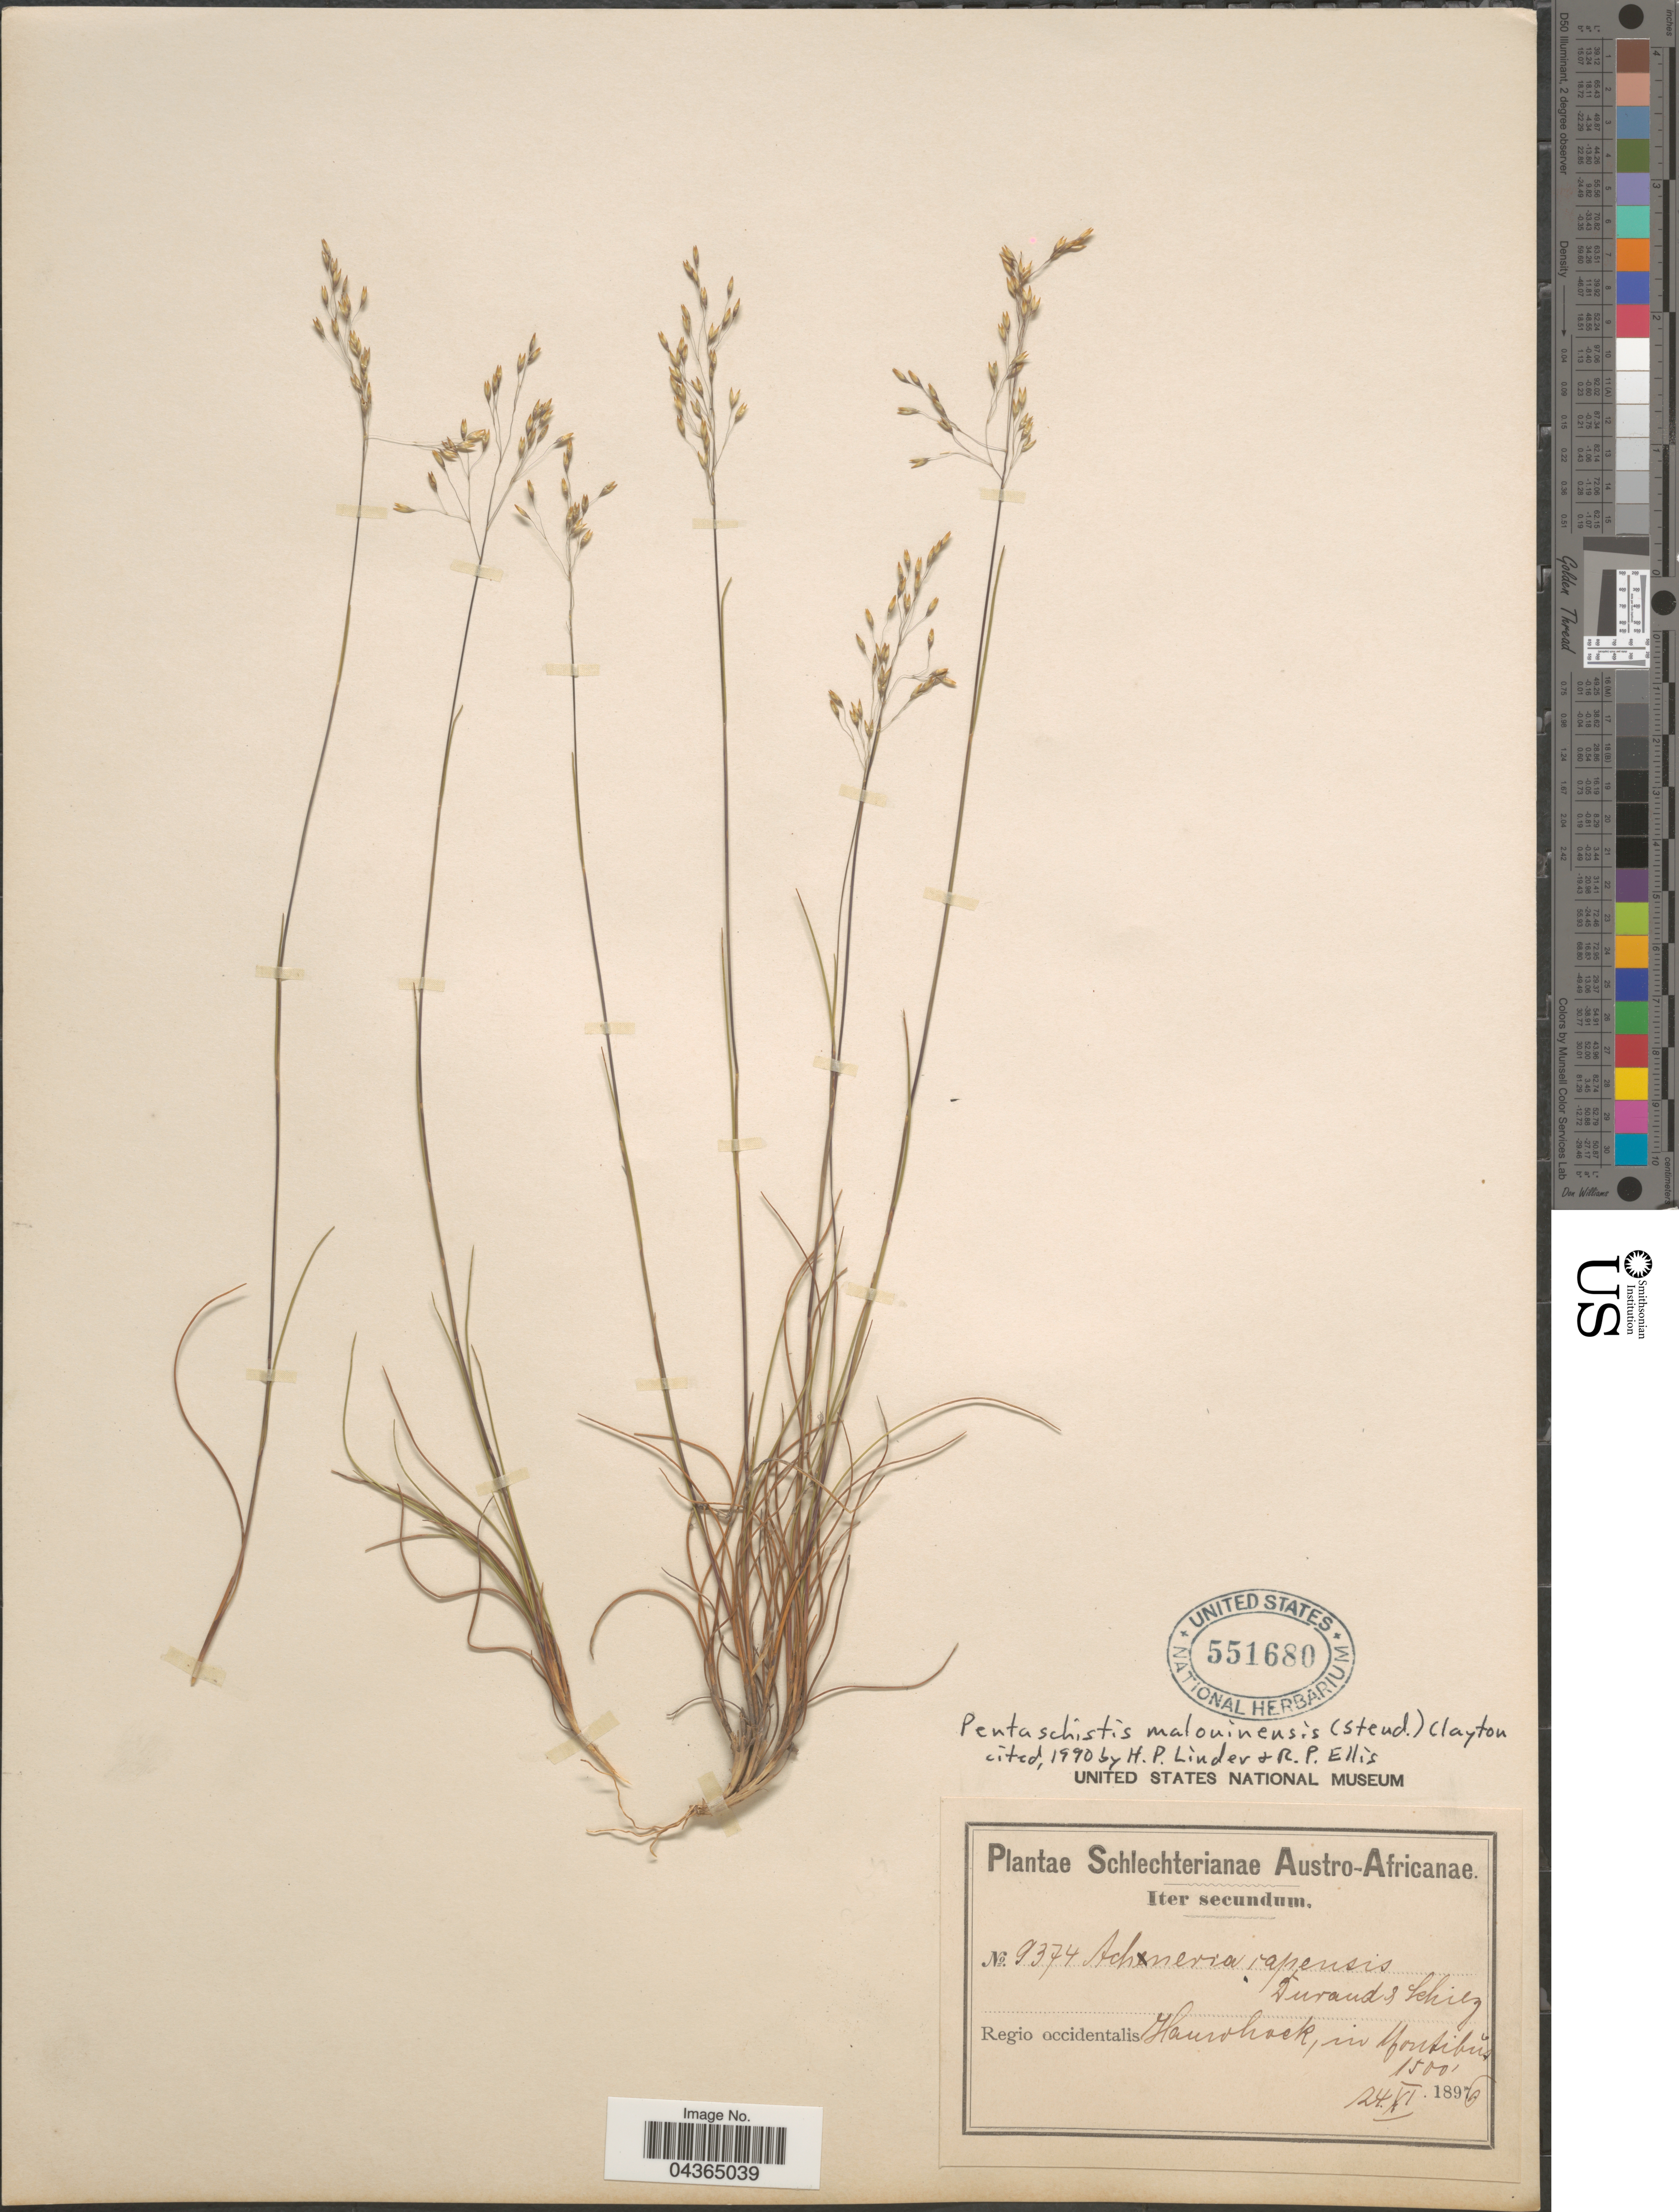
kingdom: Plantae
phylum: Tracheophyta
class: Liliopsida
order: Poales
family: Poaceae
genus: Pentameris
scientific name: Pentameris malouinensis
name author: (Steud.) Galley & H.P. Linder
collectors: Schlechter, --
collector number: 9374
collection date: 1896-11-24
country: South Africa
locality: Austro-Africanae. Regio occidentalis. Hauwhoek, in Montibus.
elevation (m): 457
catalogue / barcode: US 551680